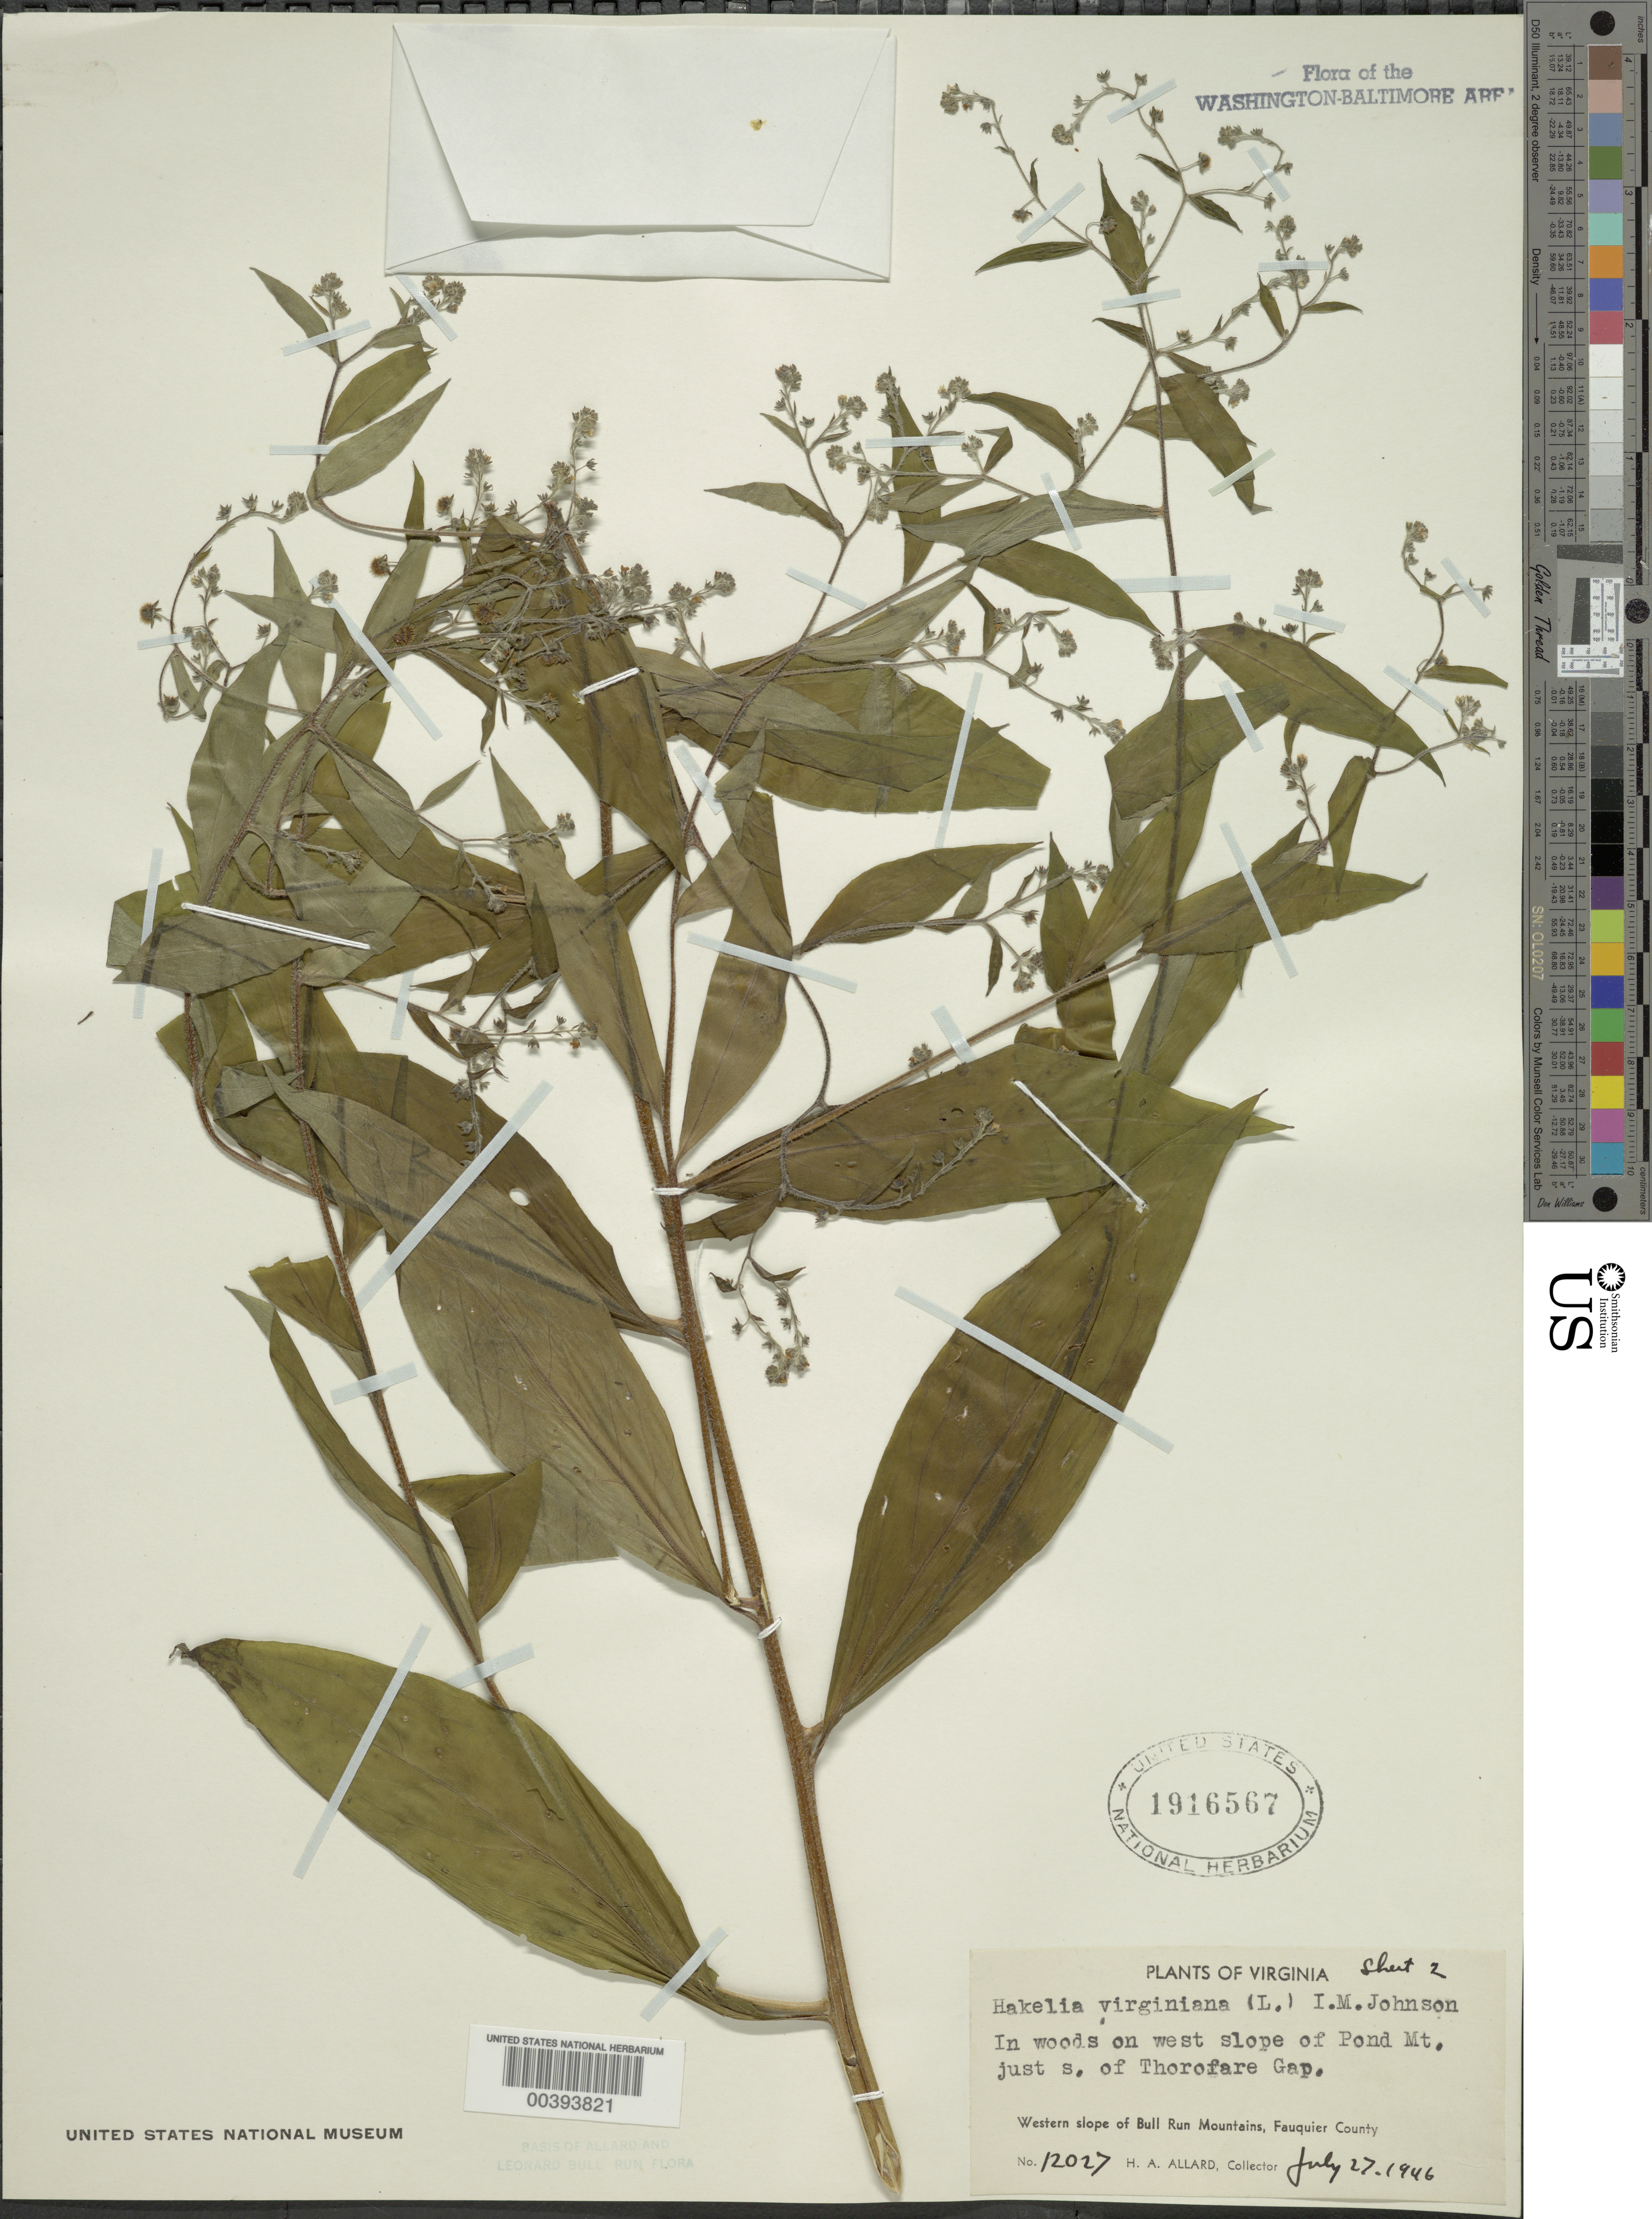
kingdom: Plantae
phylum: Tracheophyta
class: Magnoliopsida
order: Boraginales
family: Boraginaceae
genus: Hackelia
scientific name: Hackelia virginiana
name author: (L.) I.M. Johnst.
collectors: H. A. Allard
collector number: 12027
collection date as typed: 27 Jul 1946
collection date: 1946-07-27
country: United States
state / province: Virginia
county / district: Fauquier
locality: Pond Mountain, south of Thorofare Gap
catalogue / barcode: US 1916567